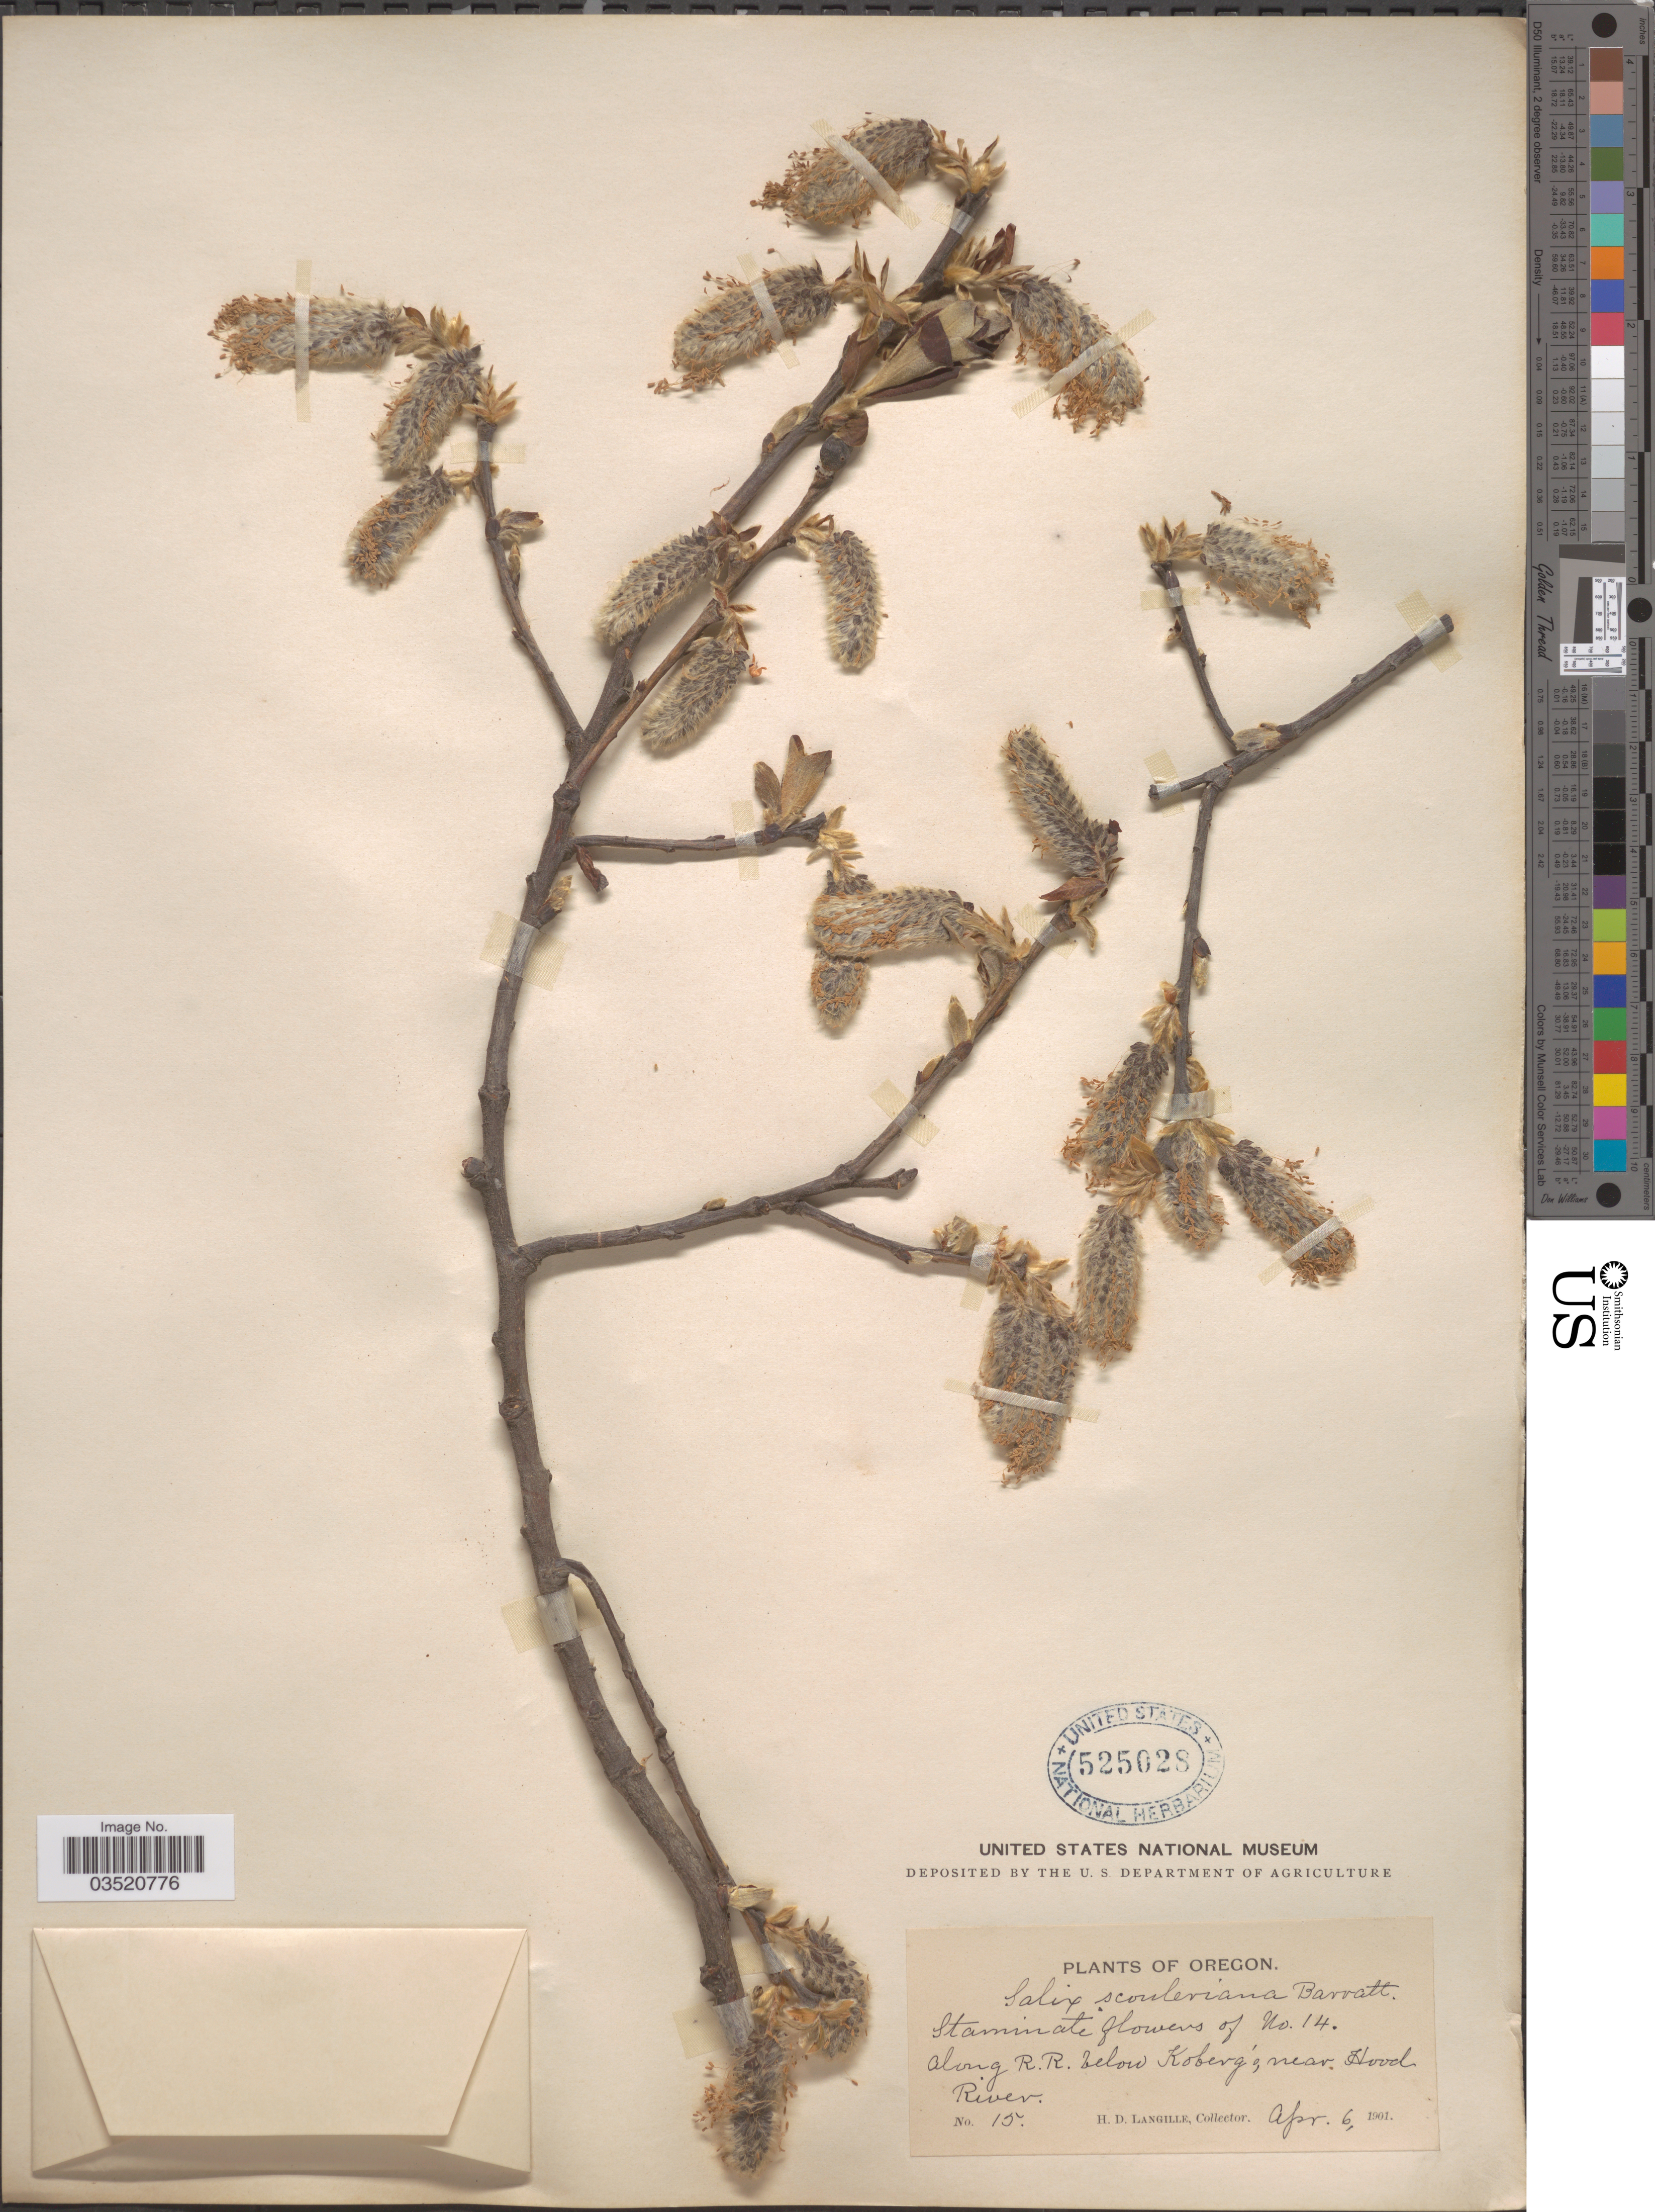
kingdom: Plantae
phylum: Tracheophyta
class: Magnoliopsida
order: Malpighiales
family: Salicaceae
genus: Salix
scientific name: Salix scouleriana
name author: Barratt ex Hook.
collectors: H. Langille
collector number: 15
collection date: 1901-04-06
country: United States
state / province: Oregon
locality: Along R.R. below Koberg's near Hovel River.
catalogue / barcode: US 525028